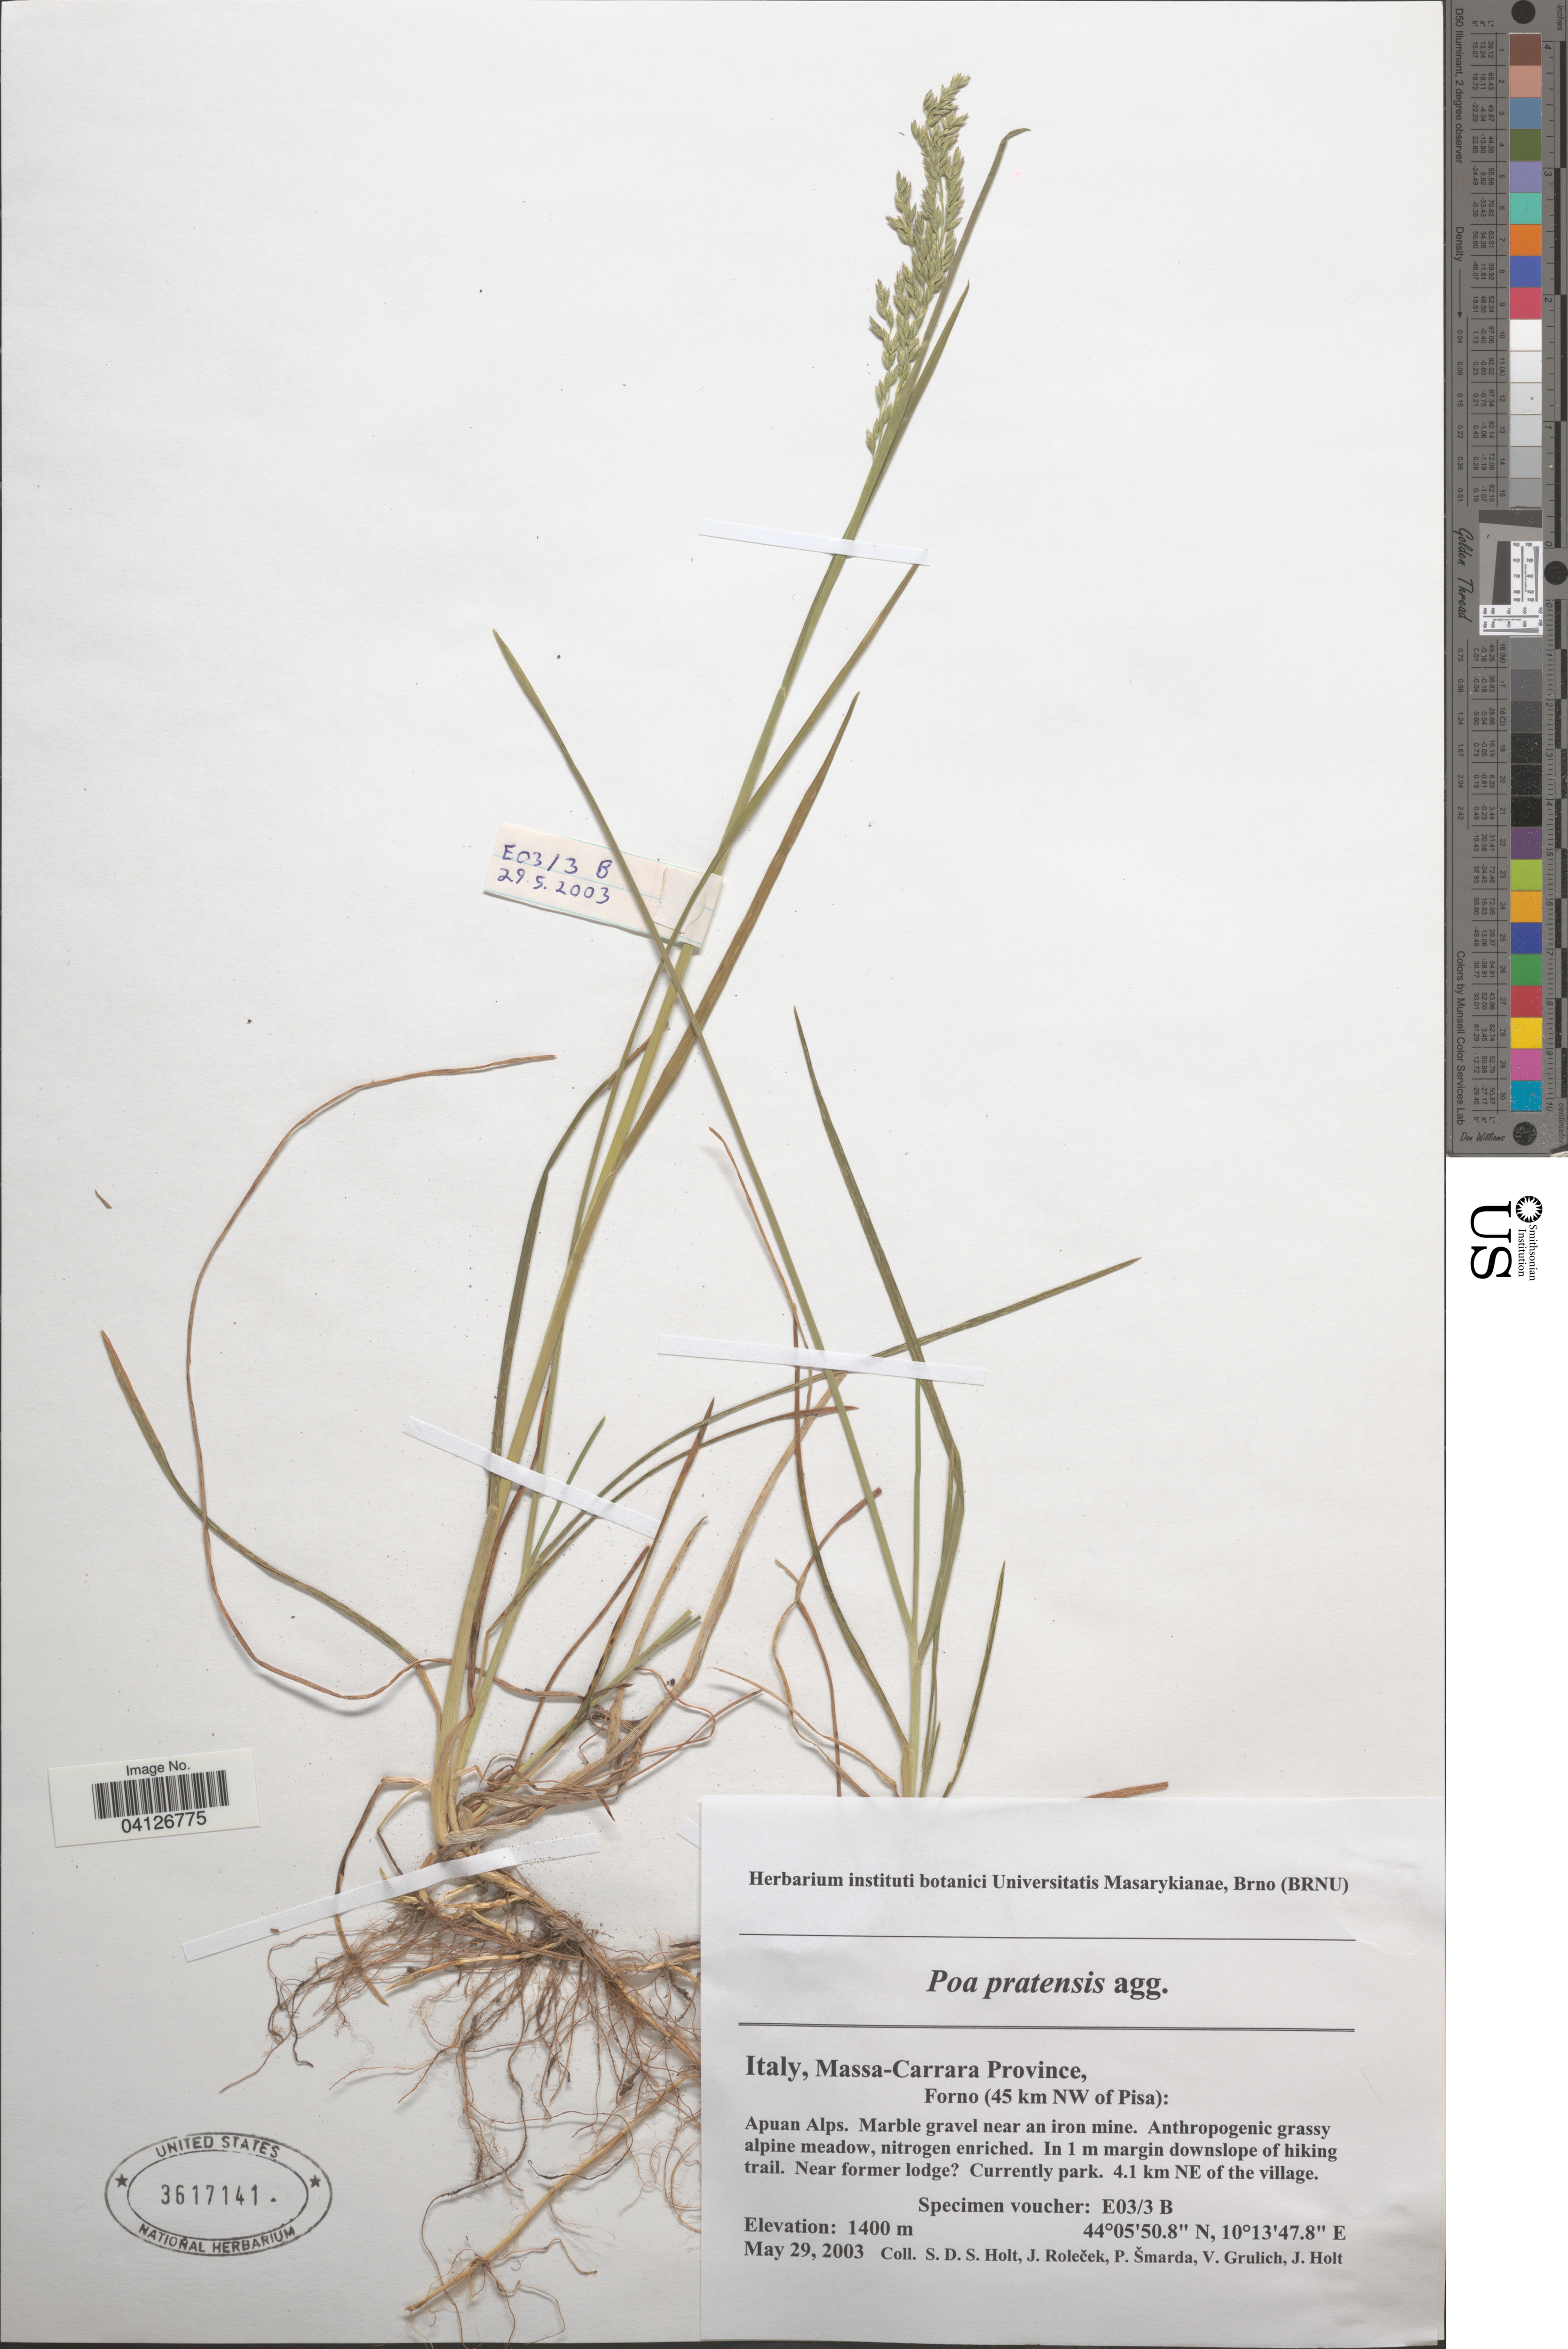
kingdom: Plantae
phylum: Tracheophyta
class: Liliopsida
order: Poales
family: Poaceae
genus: Poa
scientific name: Poa pratensis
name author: L.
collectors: S. Holt, J. Roleček, P. Smarda, V. Grulich & J. Holt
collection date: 2003-05-29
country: Italy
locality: Massa-Carrara Province, Forno (45 km NW of Pisa): Apuan Alps. 4.1 km NE of the village.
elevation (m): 1400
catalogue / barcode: US 3617141